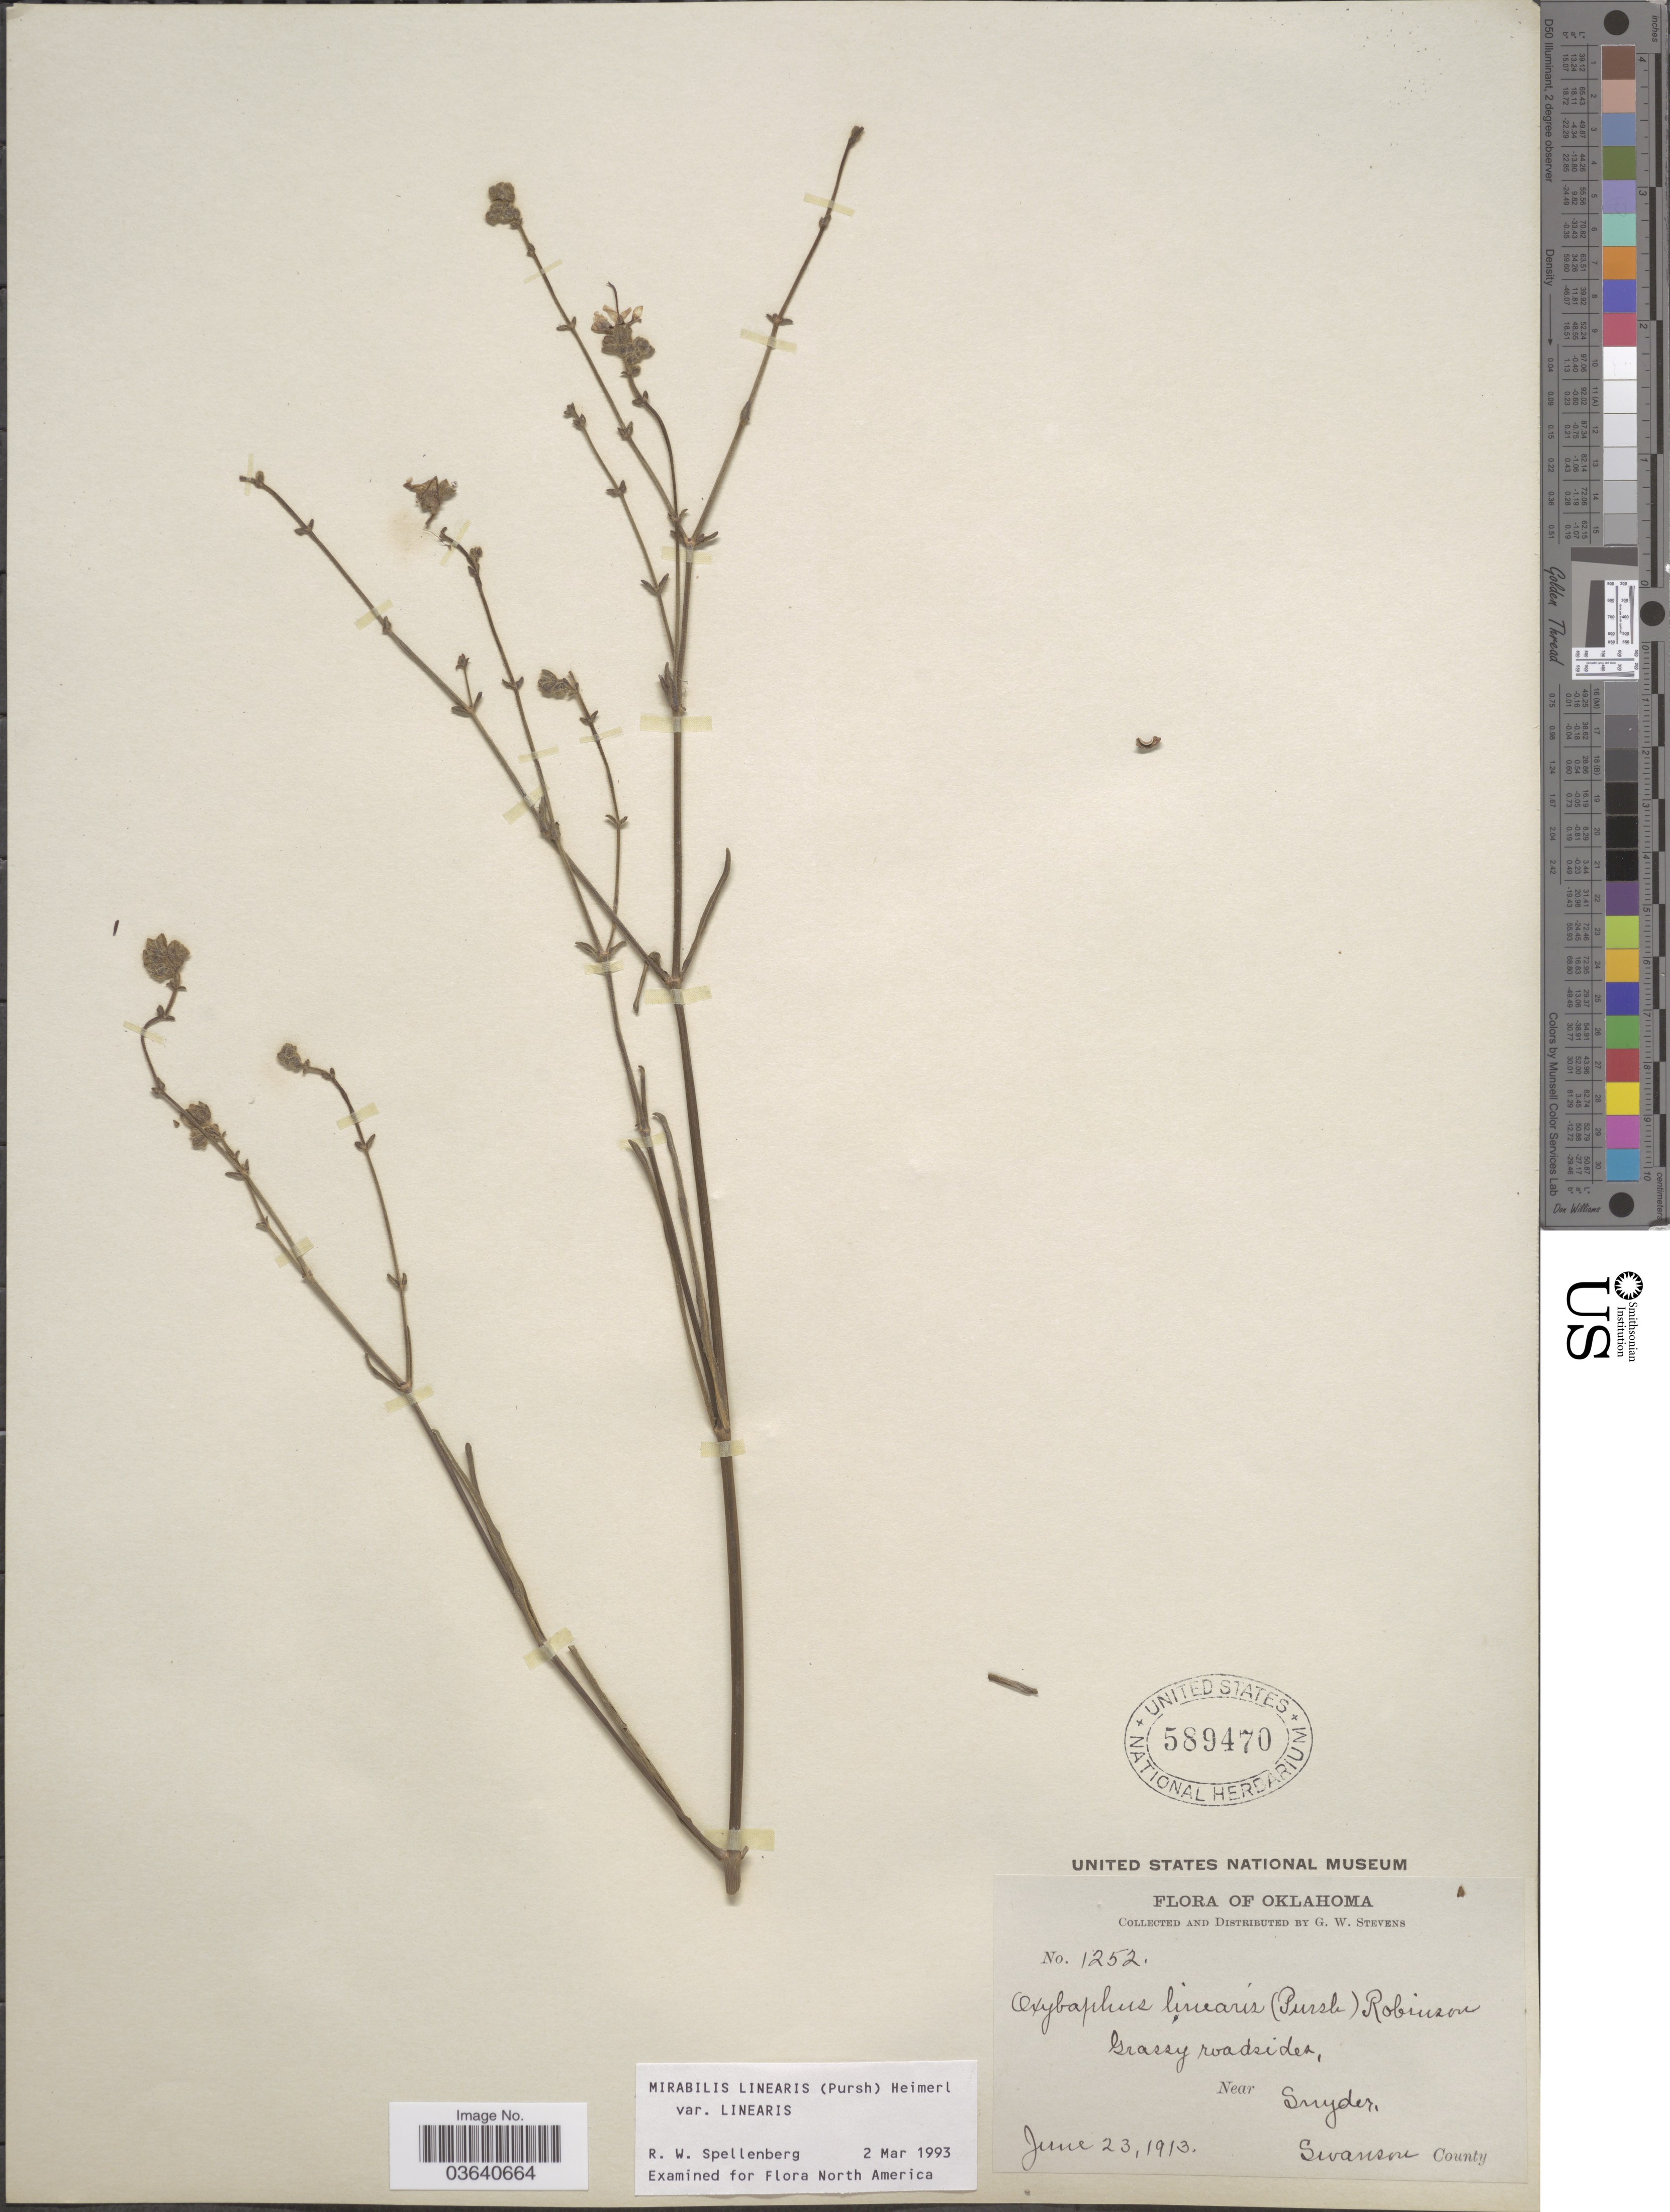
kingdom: Plantae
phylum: Tracheophyta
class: Magnoliopsida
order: Caryophyllales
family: Nyctaginaceae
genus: Mirabilis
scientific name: Mirabilis linearis var. linearis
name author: (Pursh) Heimerl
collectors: G. W. Stevens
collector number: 1252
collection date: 1913-06-23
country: United States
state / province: Oklahoma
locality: Grassy roadsides, Near Snyder, Swanson County.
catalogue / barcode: US 589470